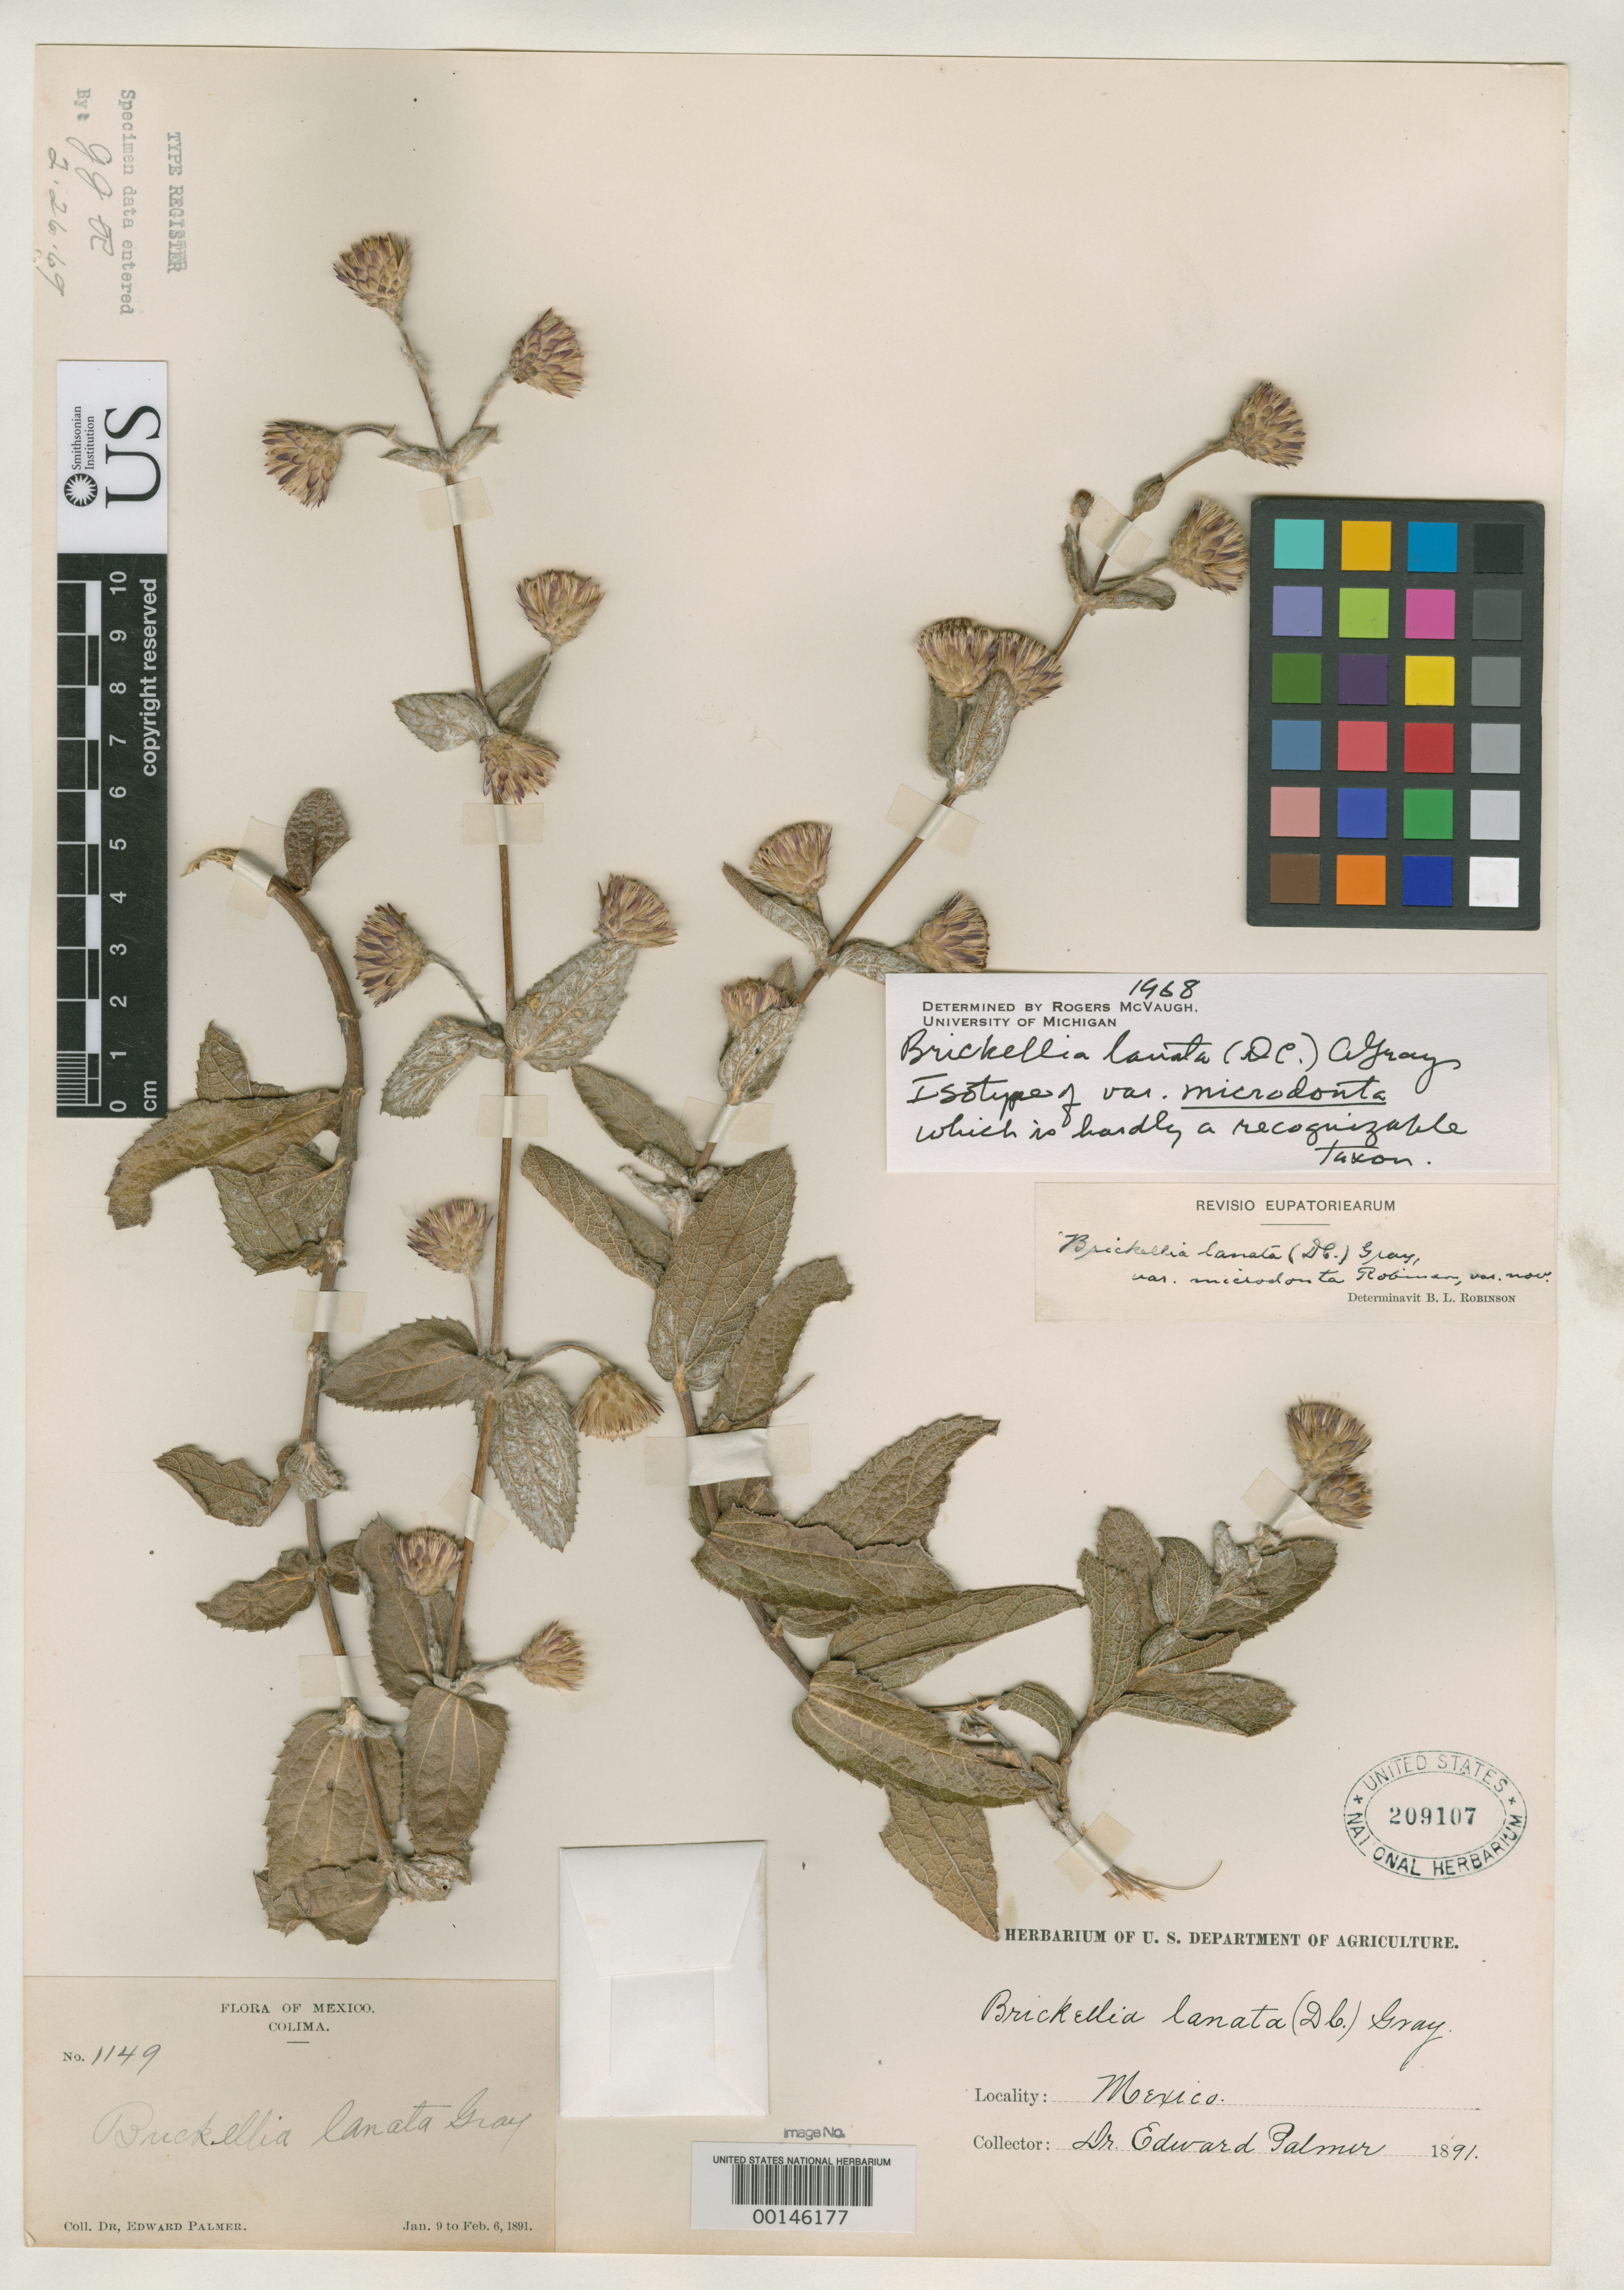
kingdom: Plantae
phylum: Tracheophyta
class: Magnoliopsida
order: Asterales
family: Asteraceae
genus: Brickellia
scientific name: Brickellia lanata var. microdonta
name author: B.L. Rob.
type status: Type Collection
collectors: E. Palmer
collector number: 1149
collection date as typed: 09 Jan 1891 to 06 Feb 1891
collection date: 1891-01-09/1891-02-06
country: Mexico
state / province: Colima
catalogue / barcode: US 209107